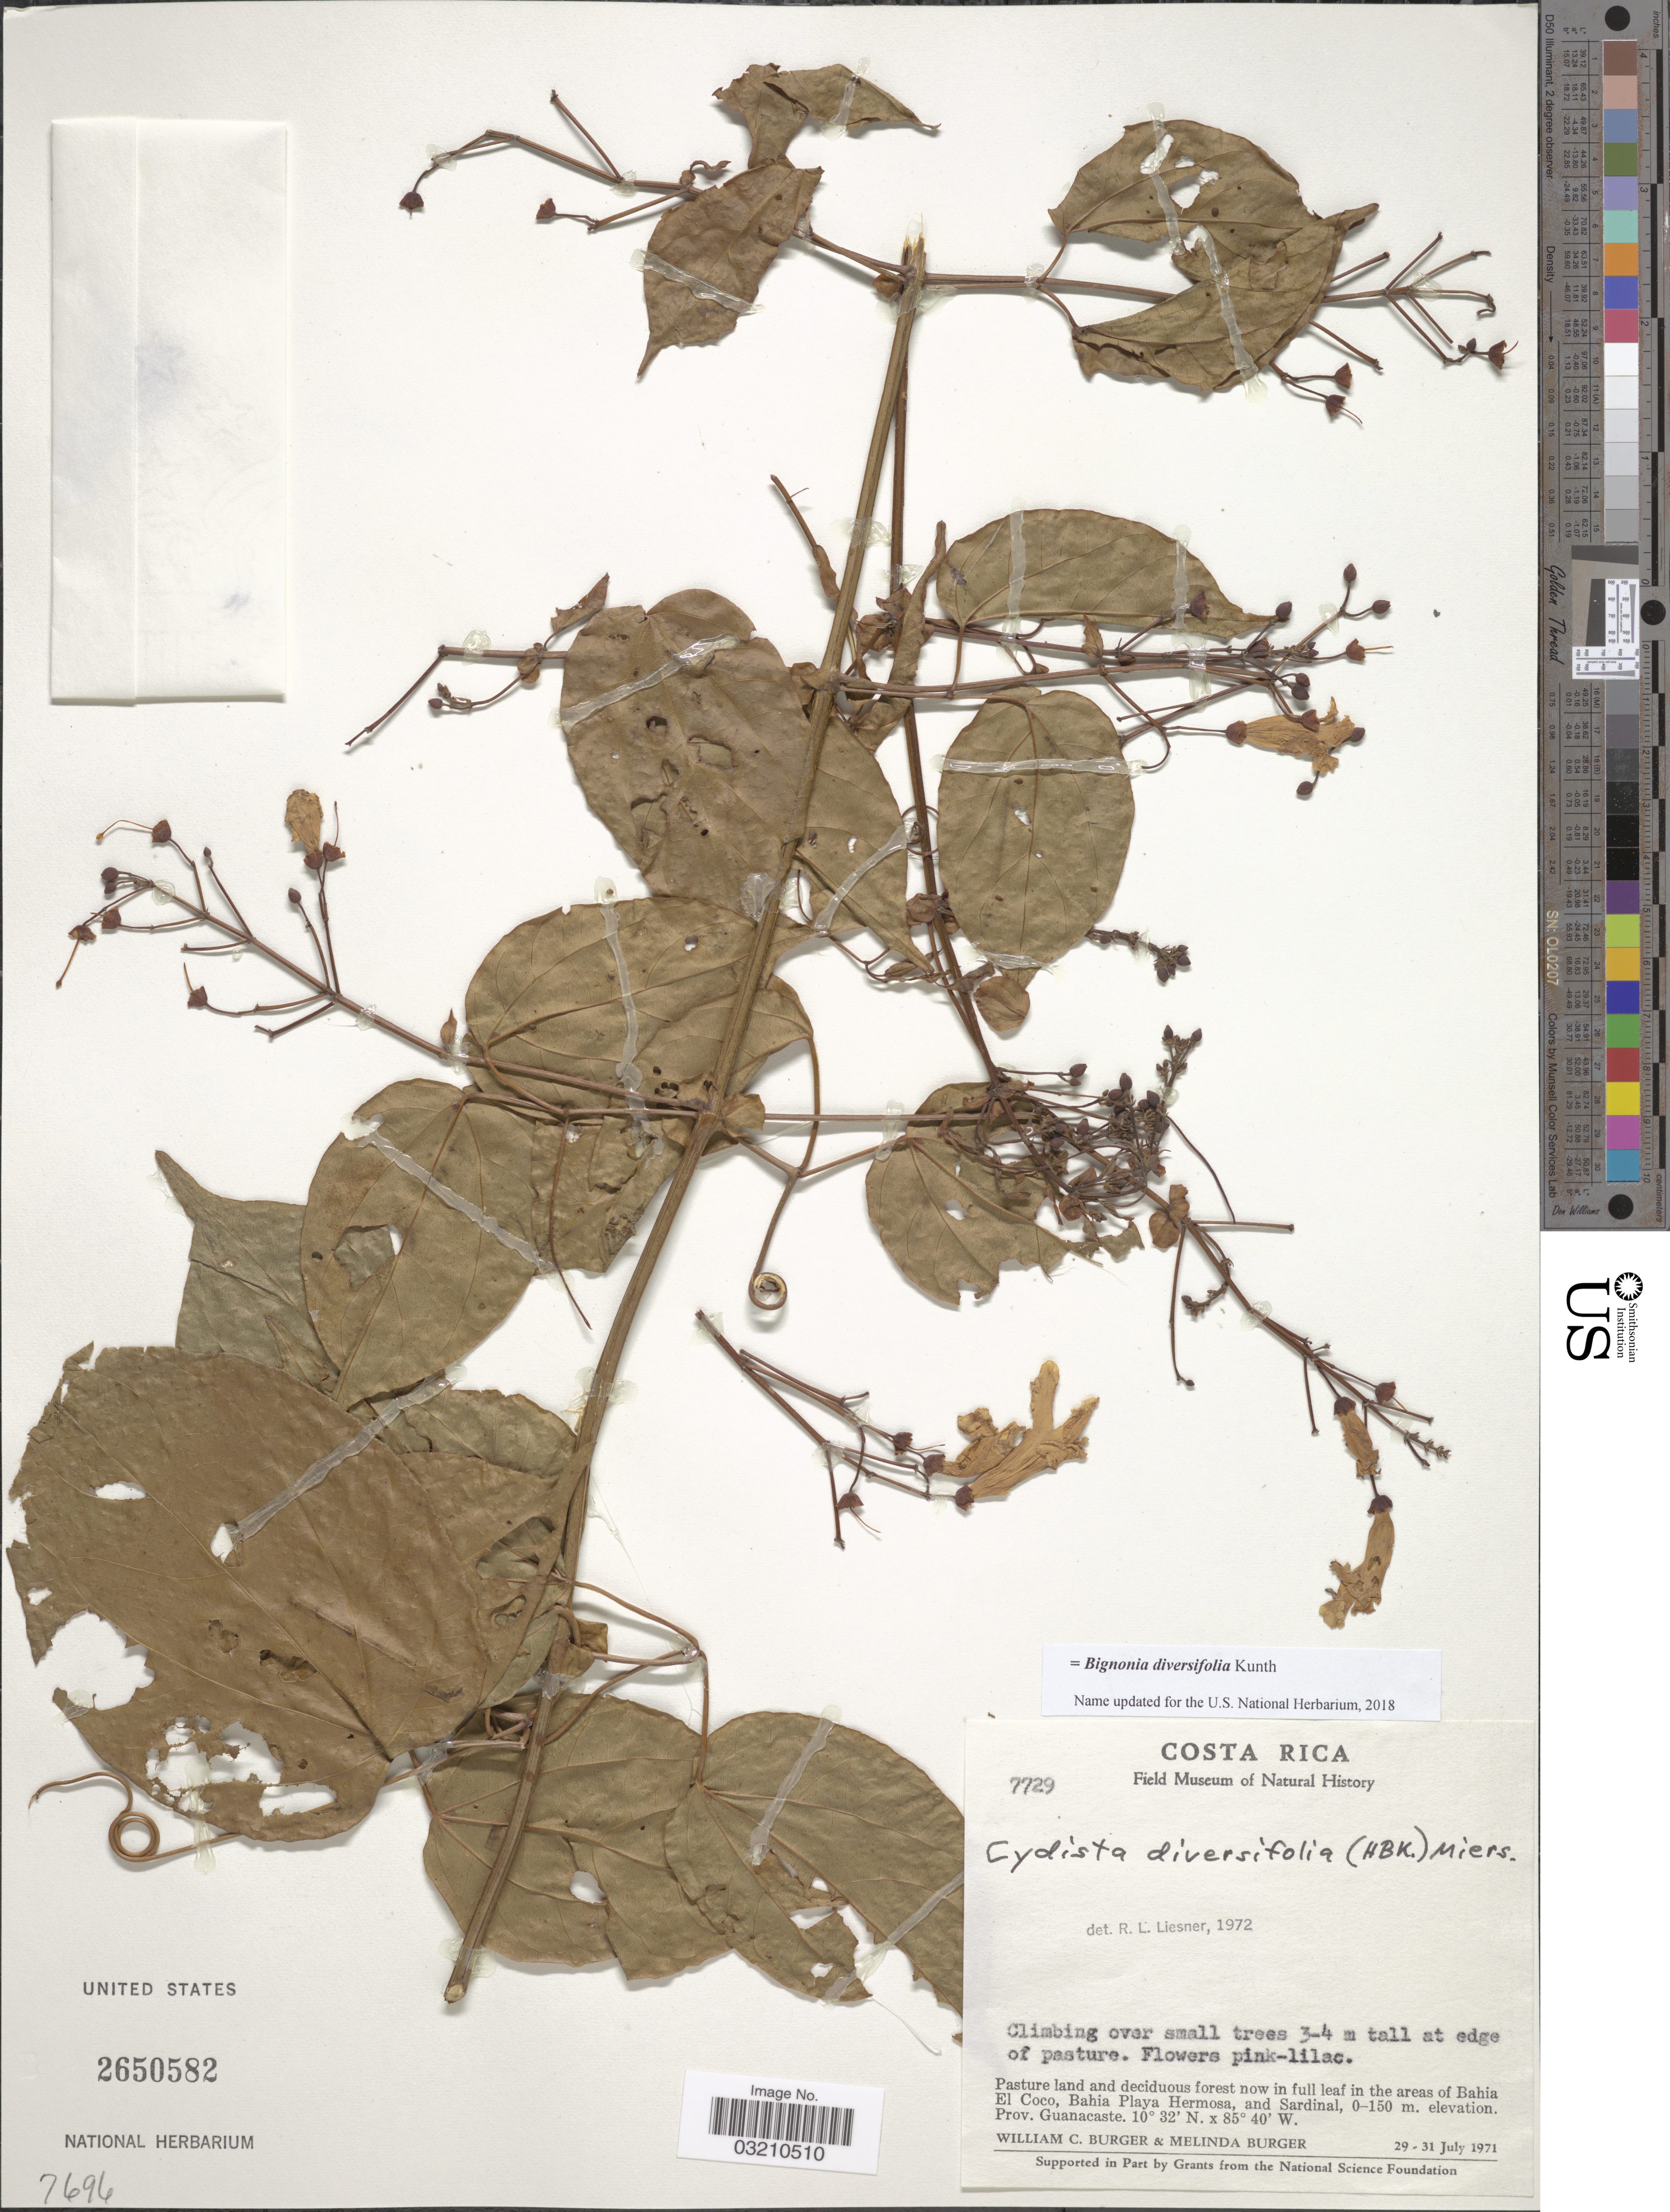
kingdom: Plantae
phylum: Tracheophyta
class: Magnoliopsida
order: Lamiales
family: Bignoniaceae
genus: Bignonia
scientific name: Bignonia diversifolia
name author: Kunth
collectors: W. Burger & M. Burger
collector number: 7729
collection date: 1971-07-29/1971-07-31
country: Costa Rica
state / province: Guanacaste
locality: Pasture land and deciduous forest now in full leaf in the areas of Bahia El Coco, Bahia Playa Hermosa, and Sardinal.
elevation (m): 0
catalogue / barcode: US 2650582